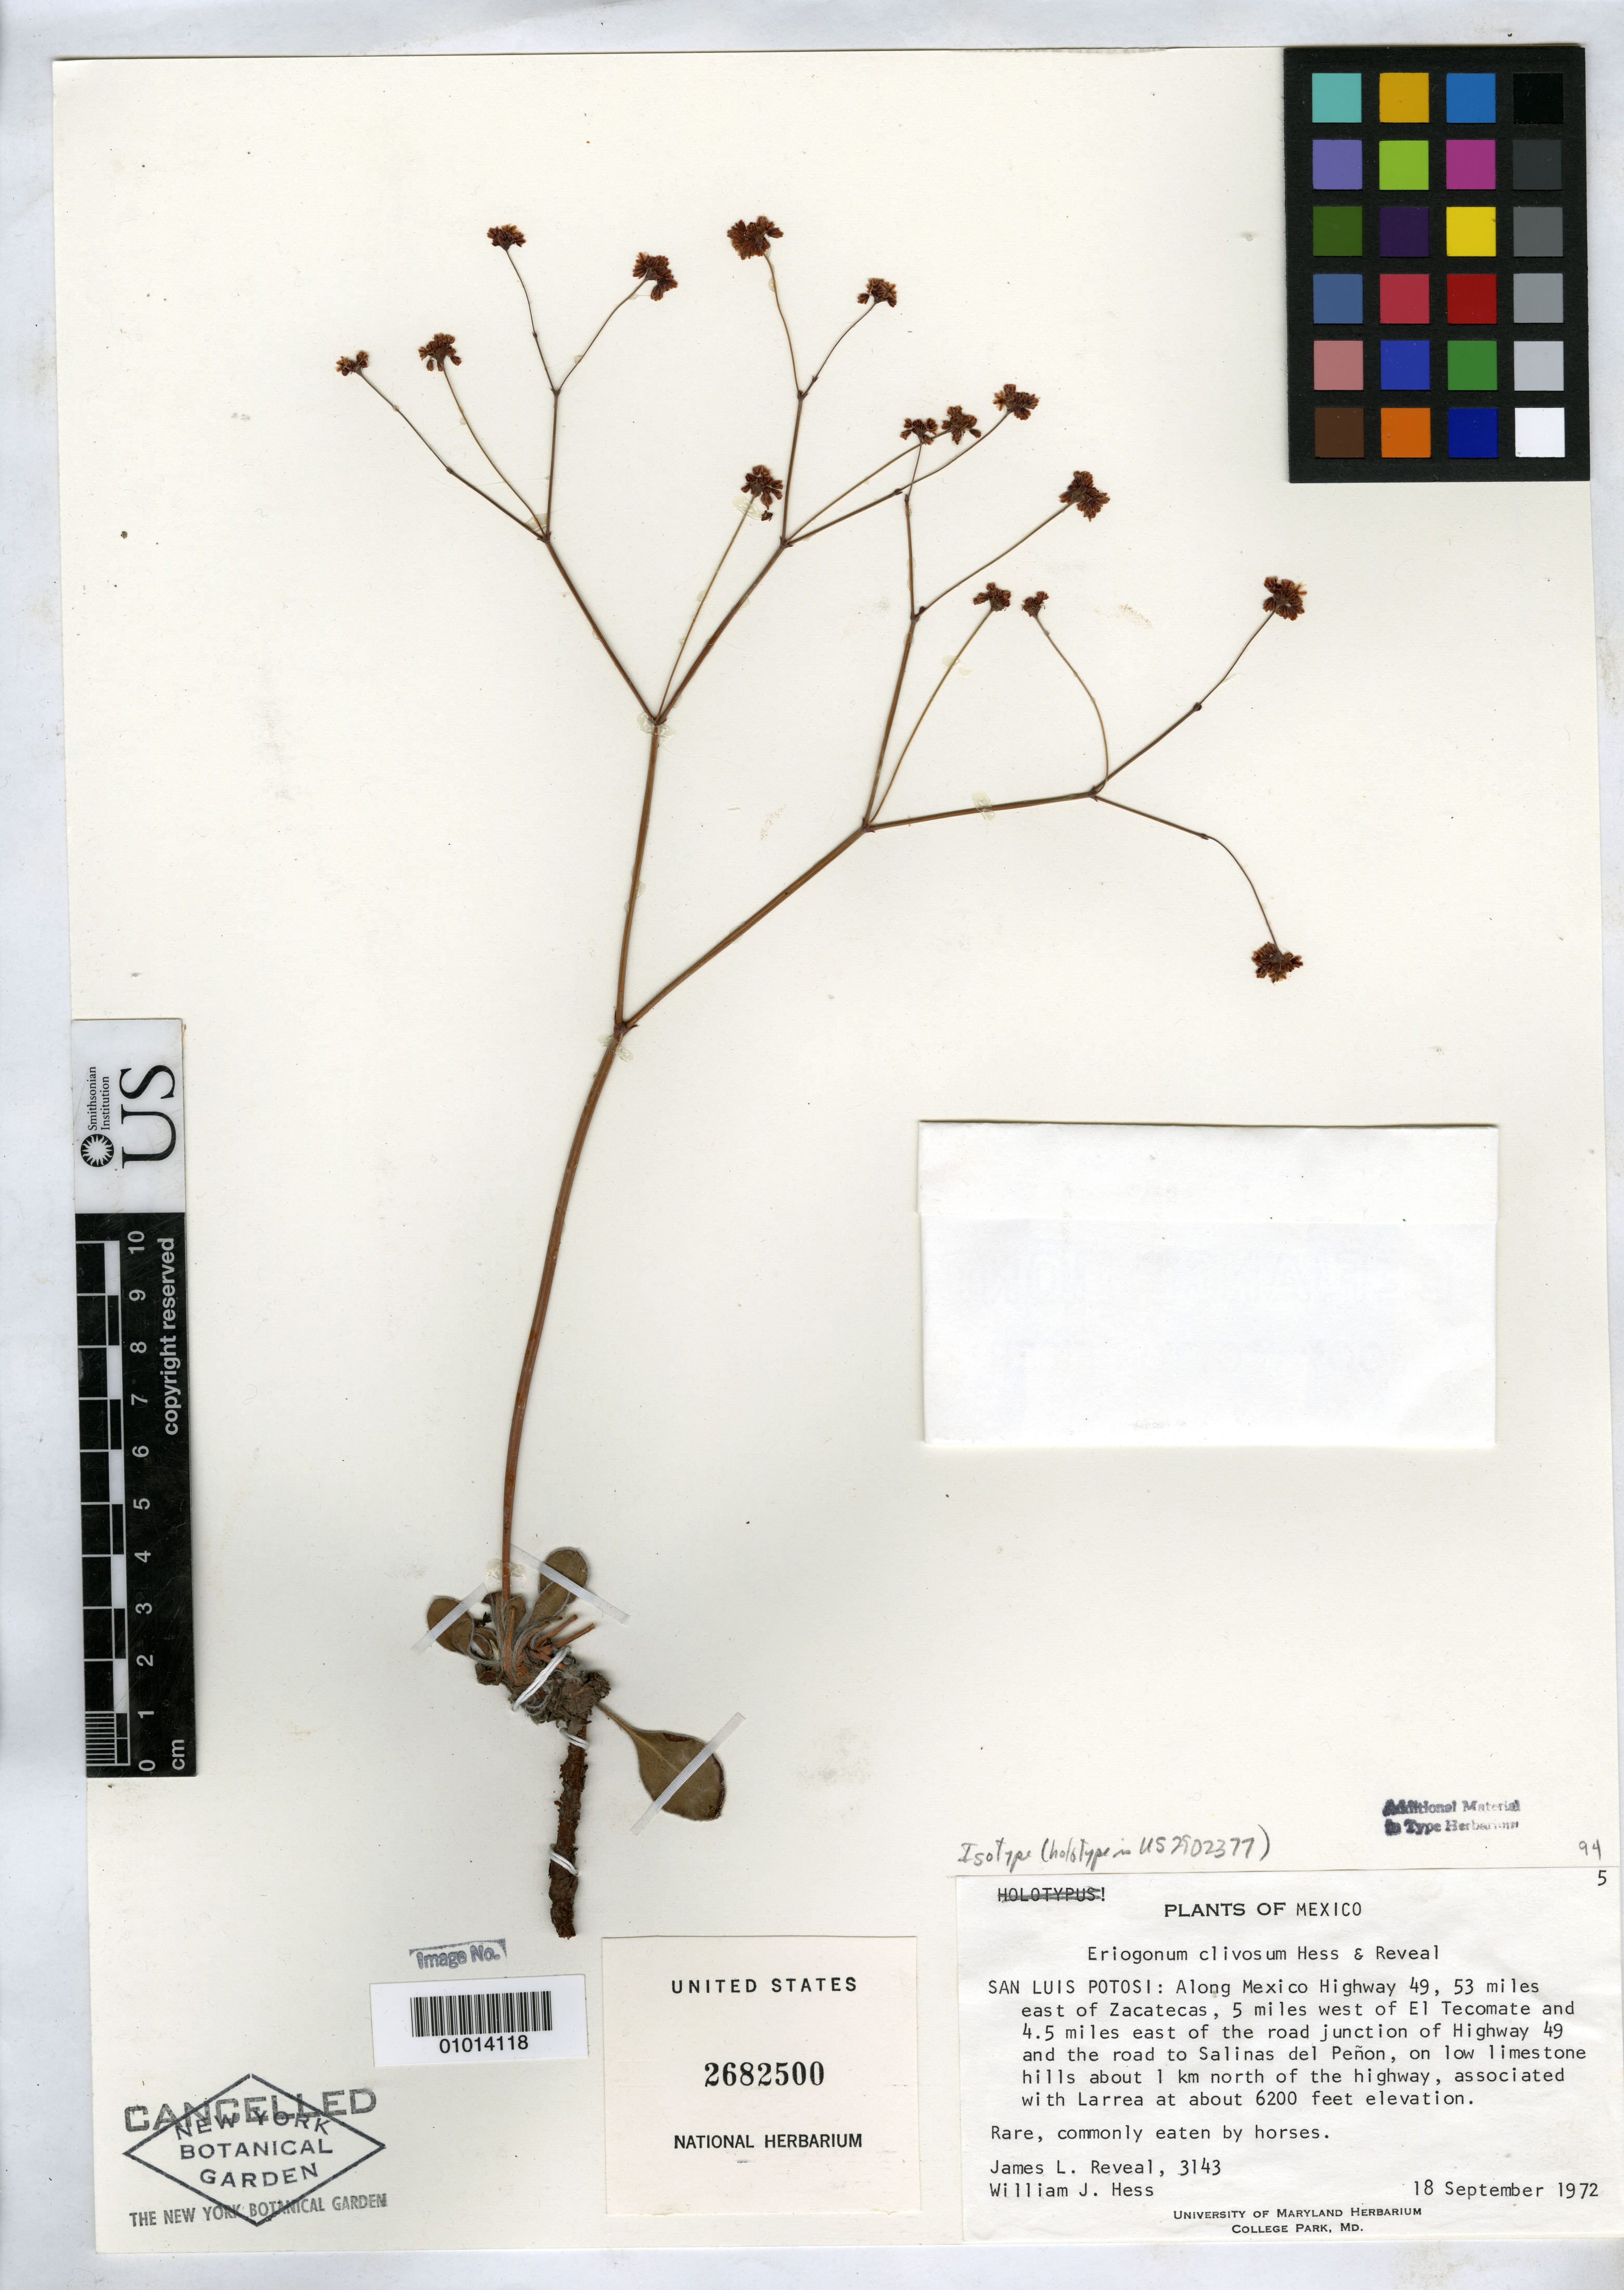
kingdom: Plantae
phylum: Tracheophyta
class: Magnoliopsida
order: Caryophyllales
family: Polygonaceae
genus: Eriogonum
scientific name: Eriogonum clivosum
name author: W.J. Hess & Reveal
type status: Isotype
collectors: J. L. Reveal & J. William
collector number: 3143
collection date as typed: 18 Sep 1972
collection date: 1972-09-18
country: Mexico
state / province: San Luis Potosí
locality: Along Mexico hwy. 49, east of Zacatecas and west of El Tecomate;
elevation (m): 1890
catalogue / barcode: US 2682500